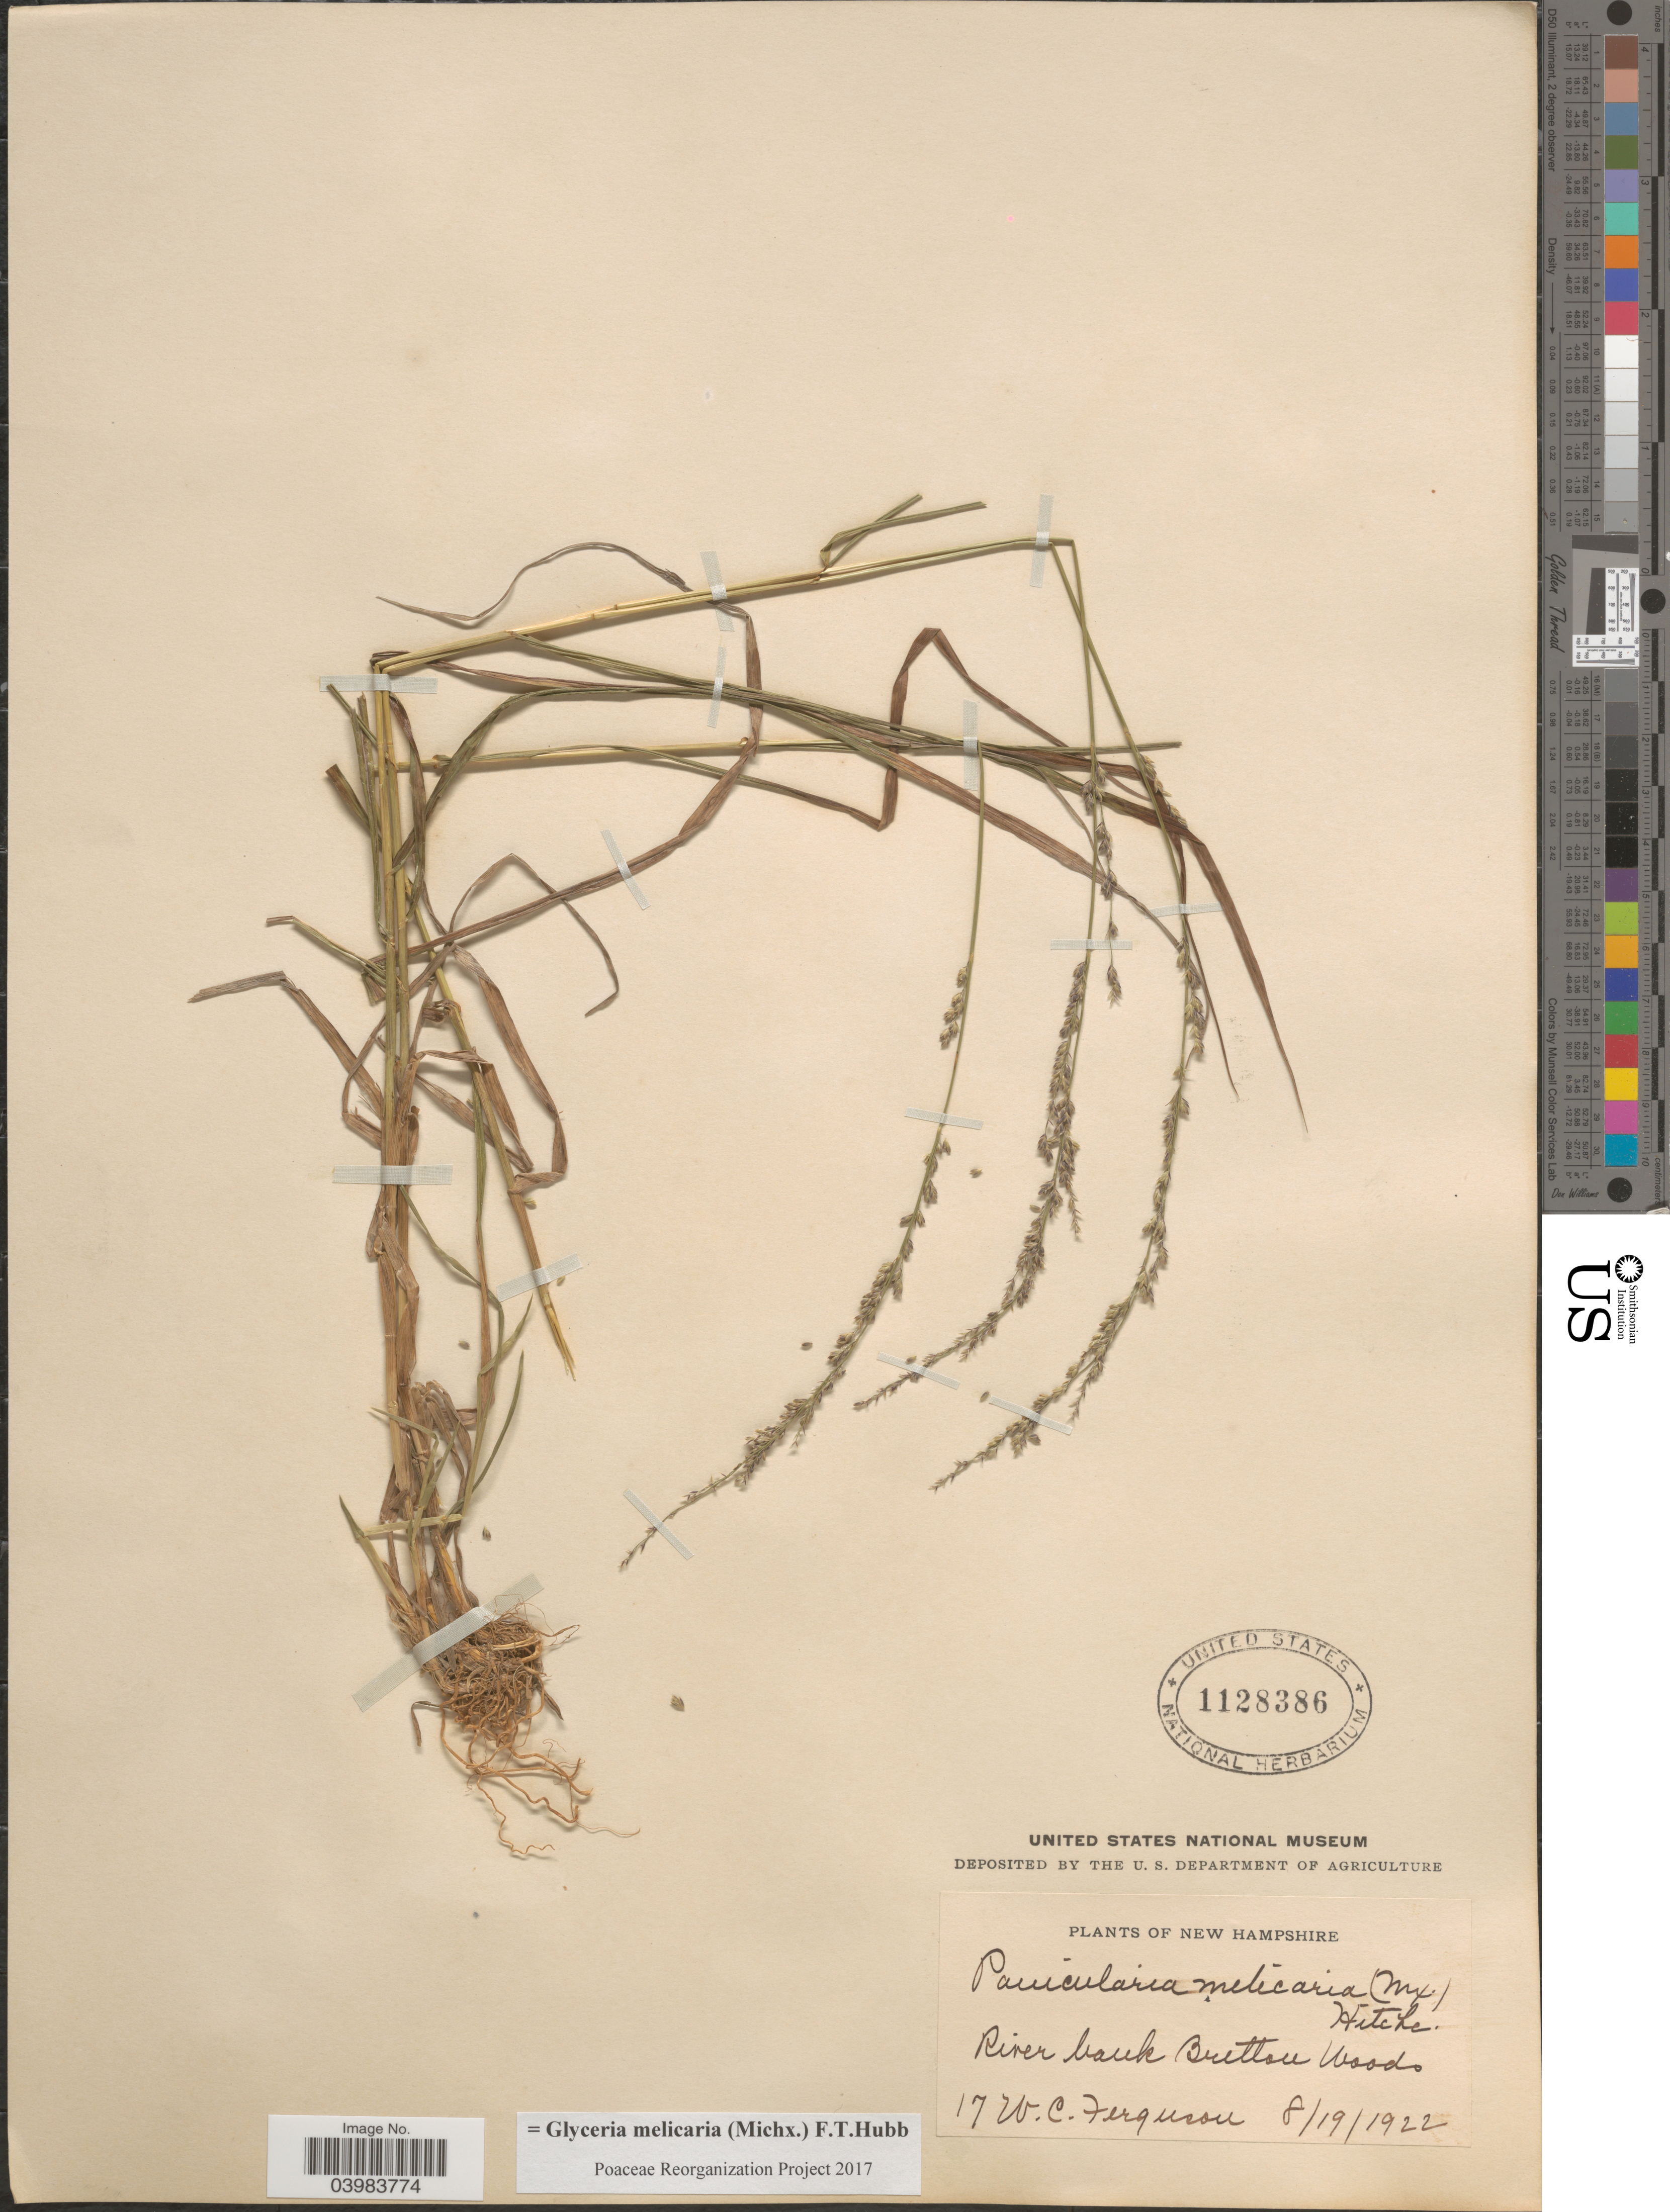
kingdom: Plantae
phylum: Tracheophyta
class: Liliopsida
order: Poales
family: Poaceae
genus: Glyceria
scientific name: Glyceria melicaria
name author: (Michx.) F.T. Hubb.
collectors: W. Ferguson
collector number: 17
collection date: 1922-08-19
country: United States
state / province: New Hampshire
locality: River bank Bretton Woods.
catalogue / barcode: US 1128386